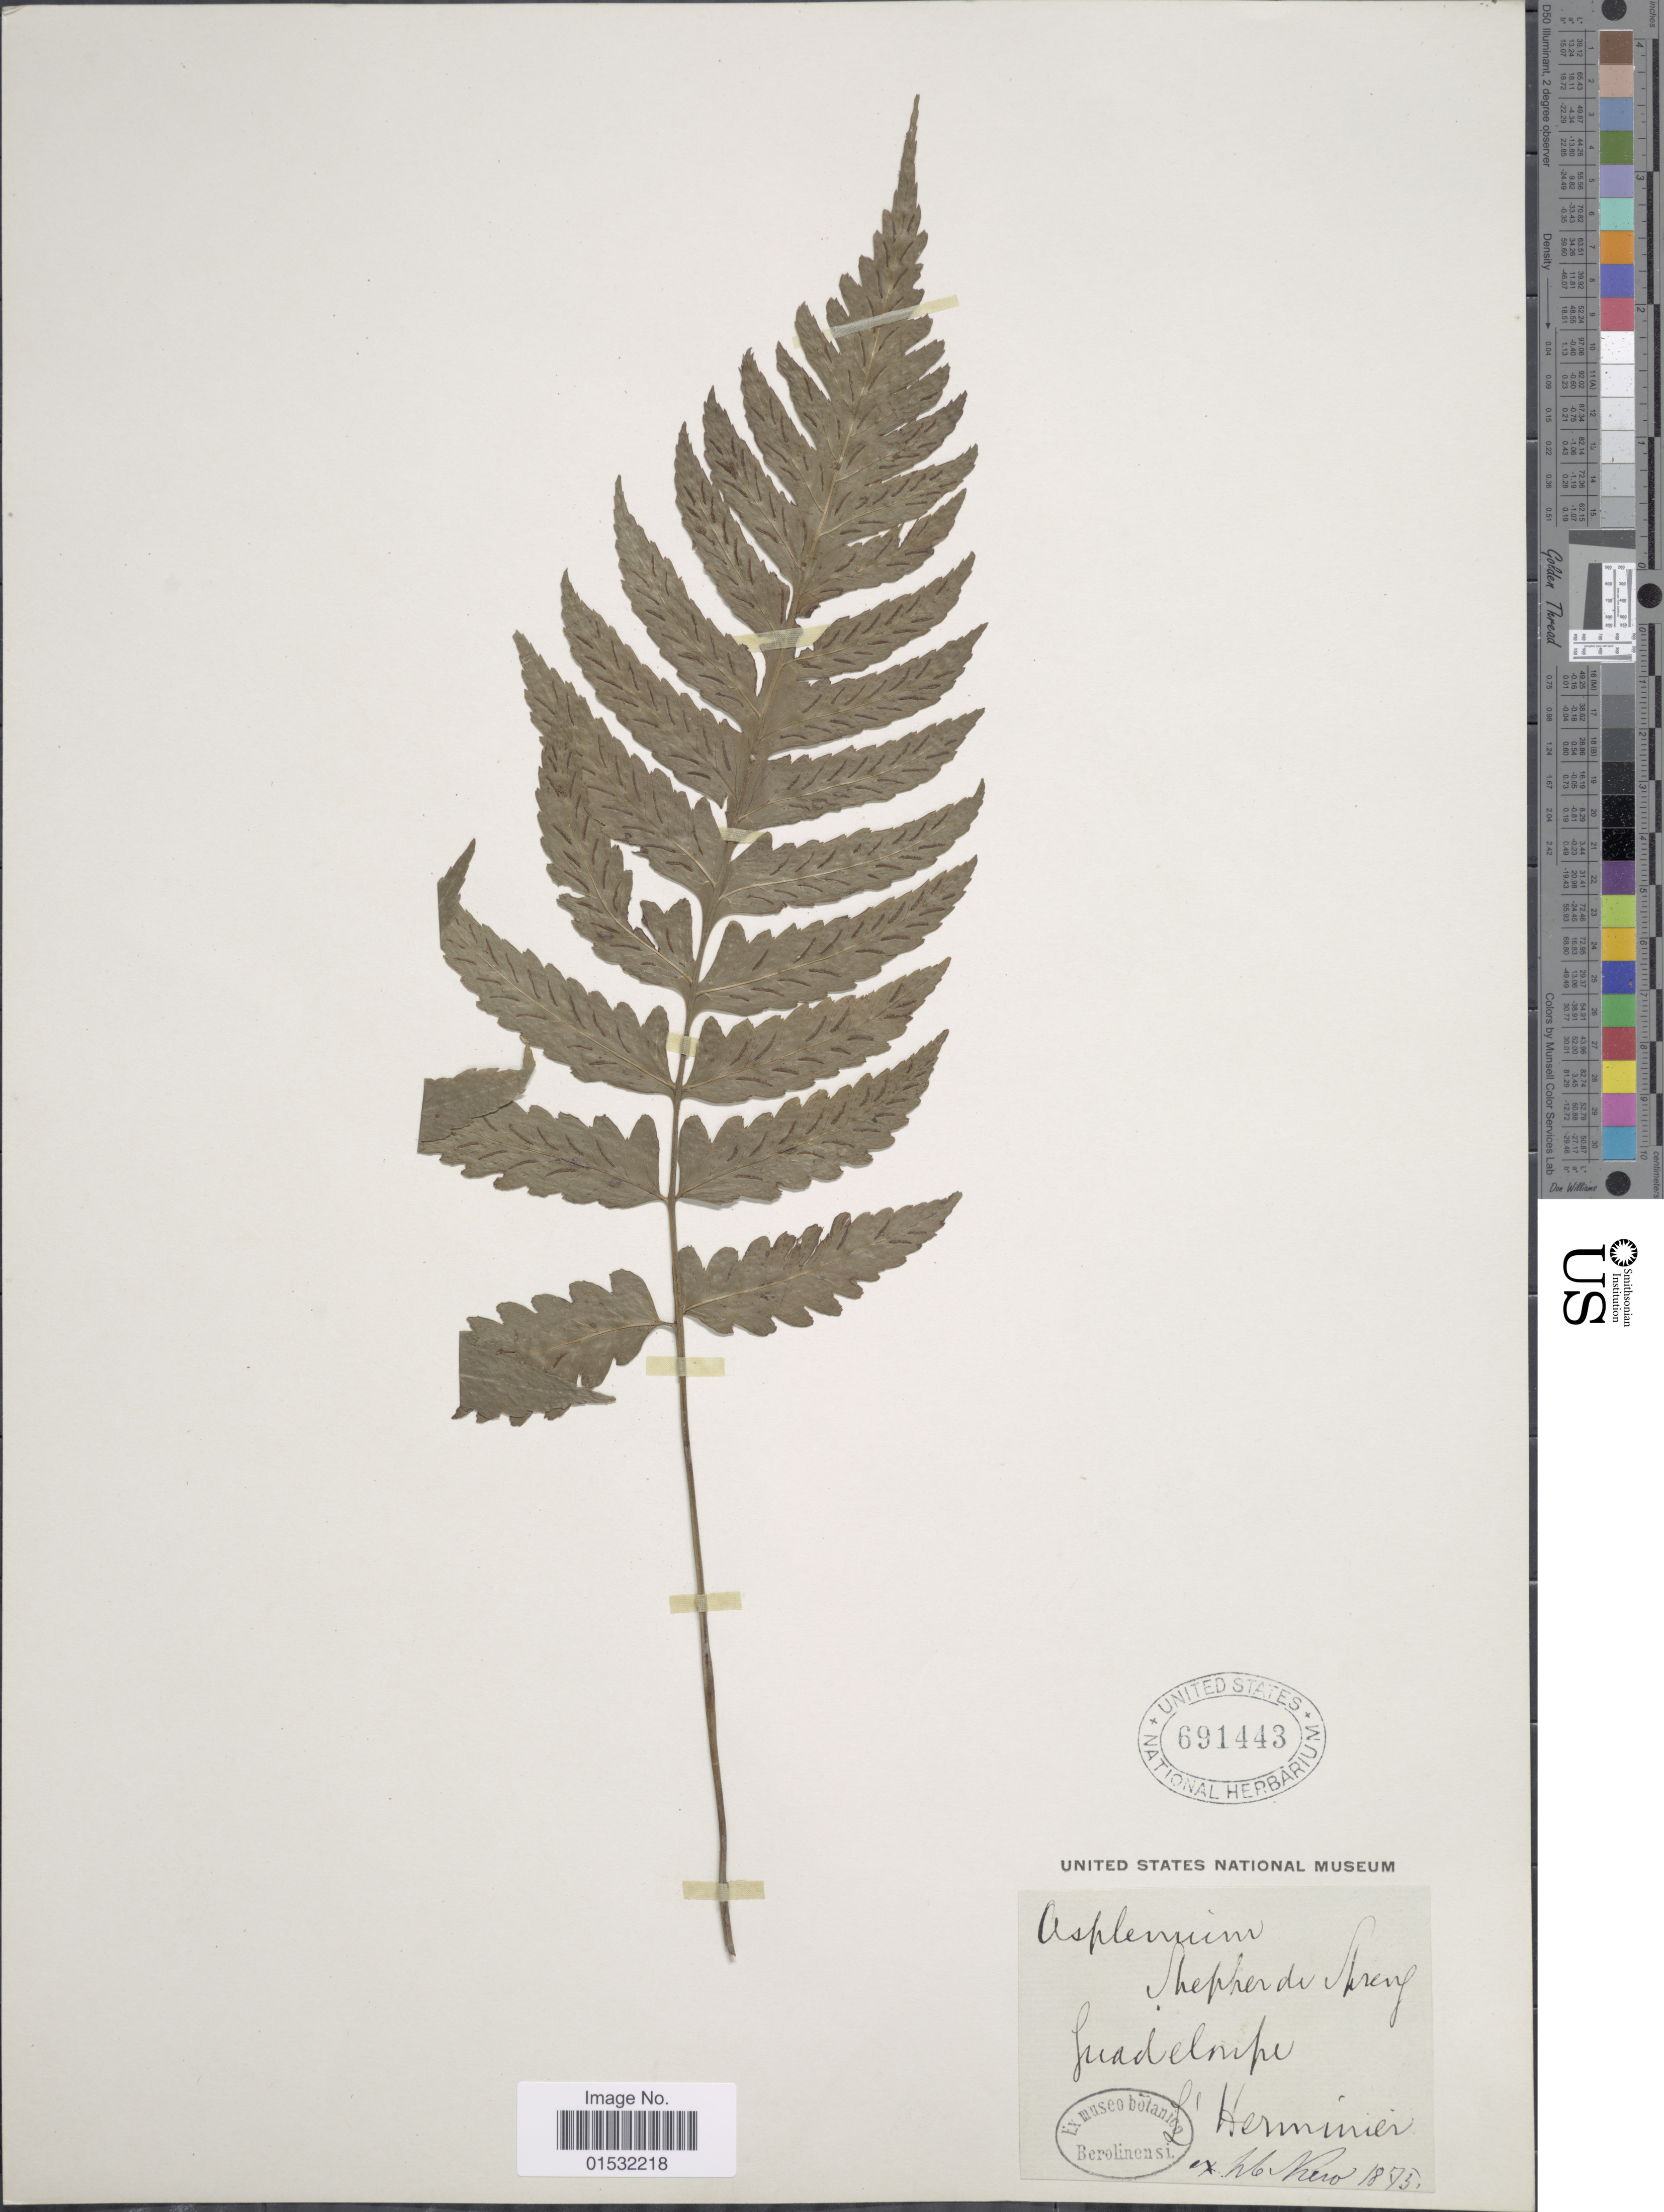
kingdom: Plantae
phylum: Tracheophyta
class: Polypodiopsida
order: Polypodiales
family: Athyriaceae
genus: Diplazium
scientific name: Diplazium cristatum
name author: (Desr.) Alston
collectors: -. L'Herminier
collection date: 1873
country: Guadeloupe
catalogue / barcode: US 691443